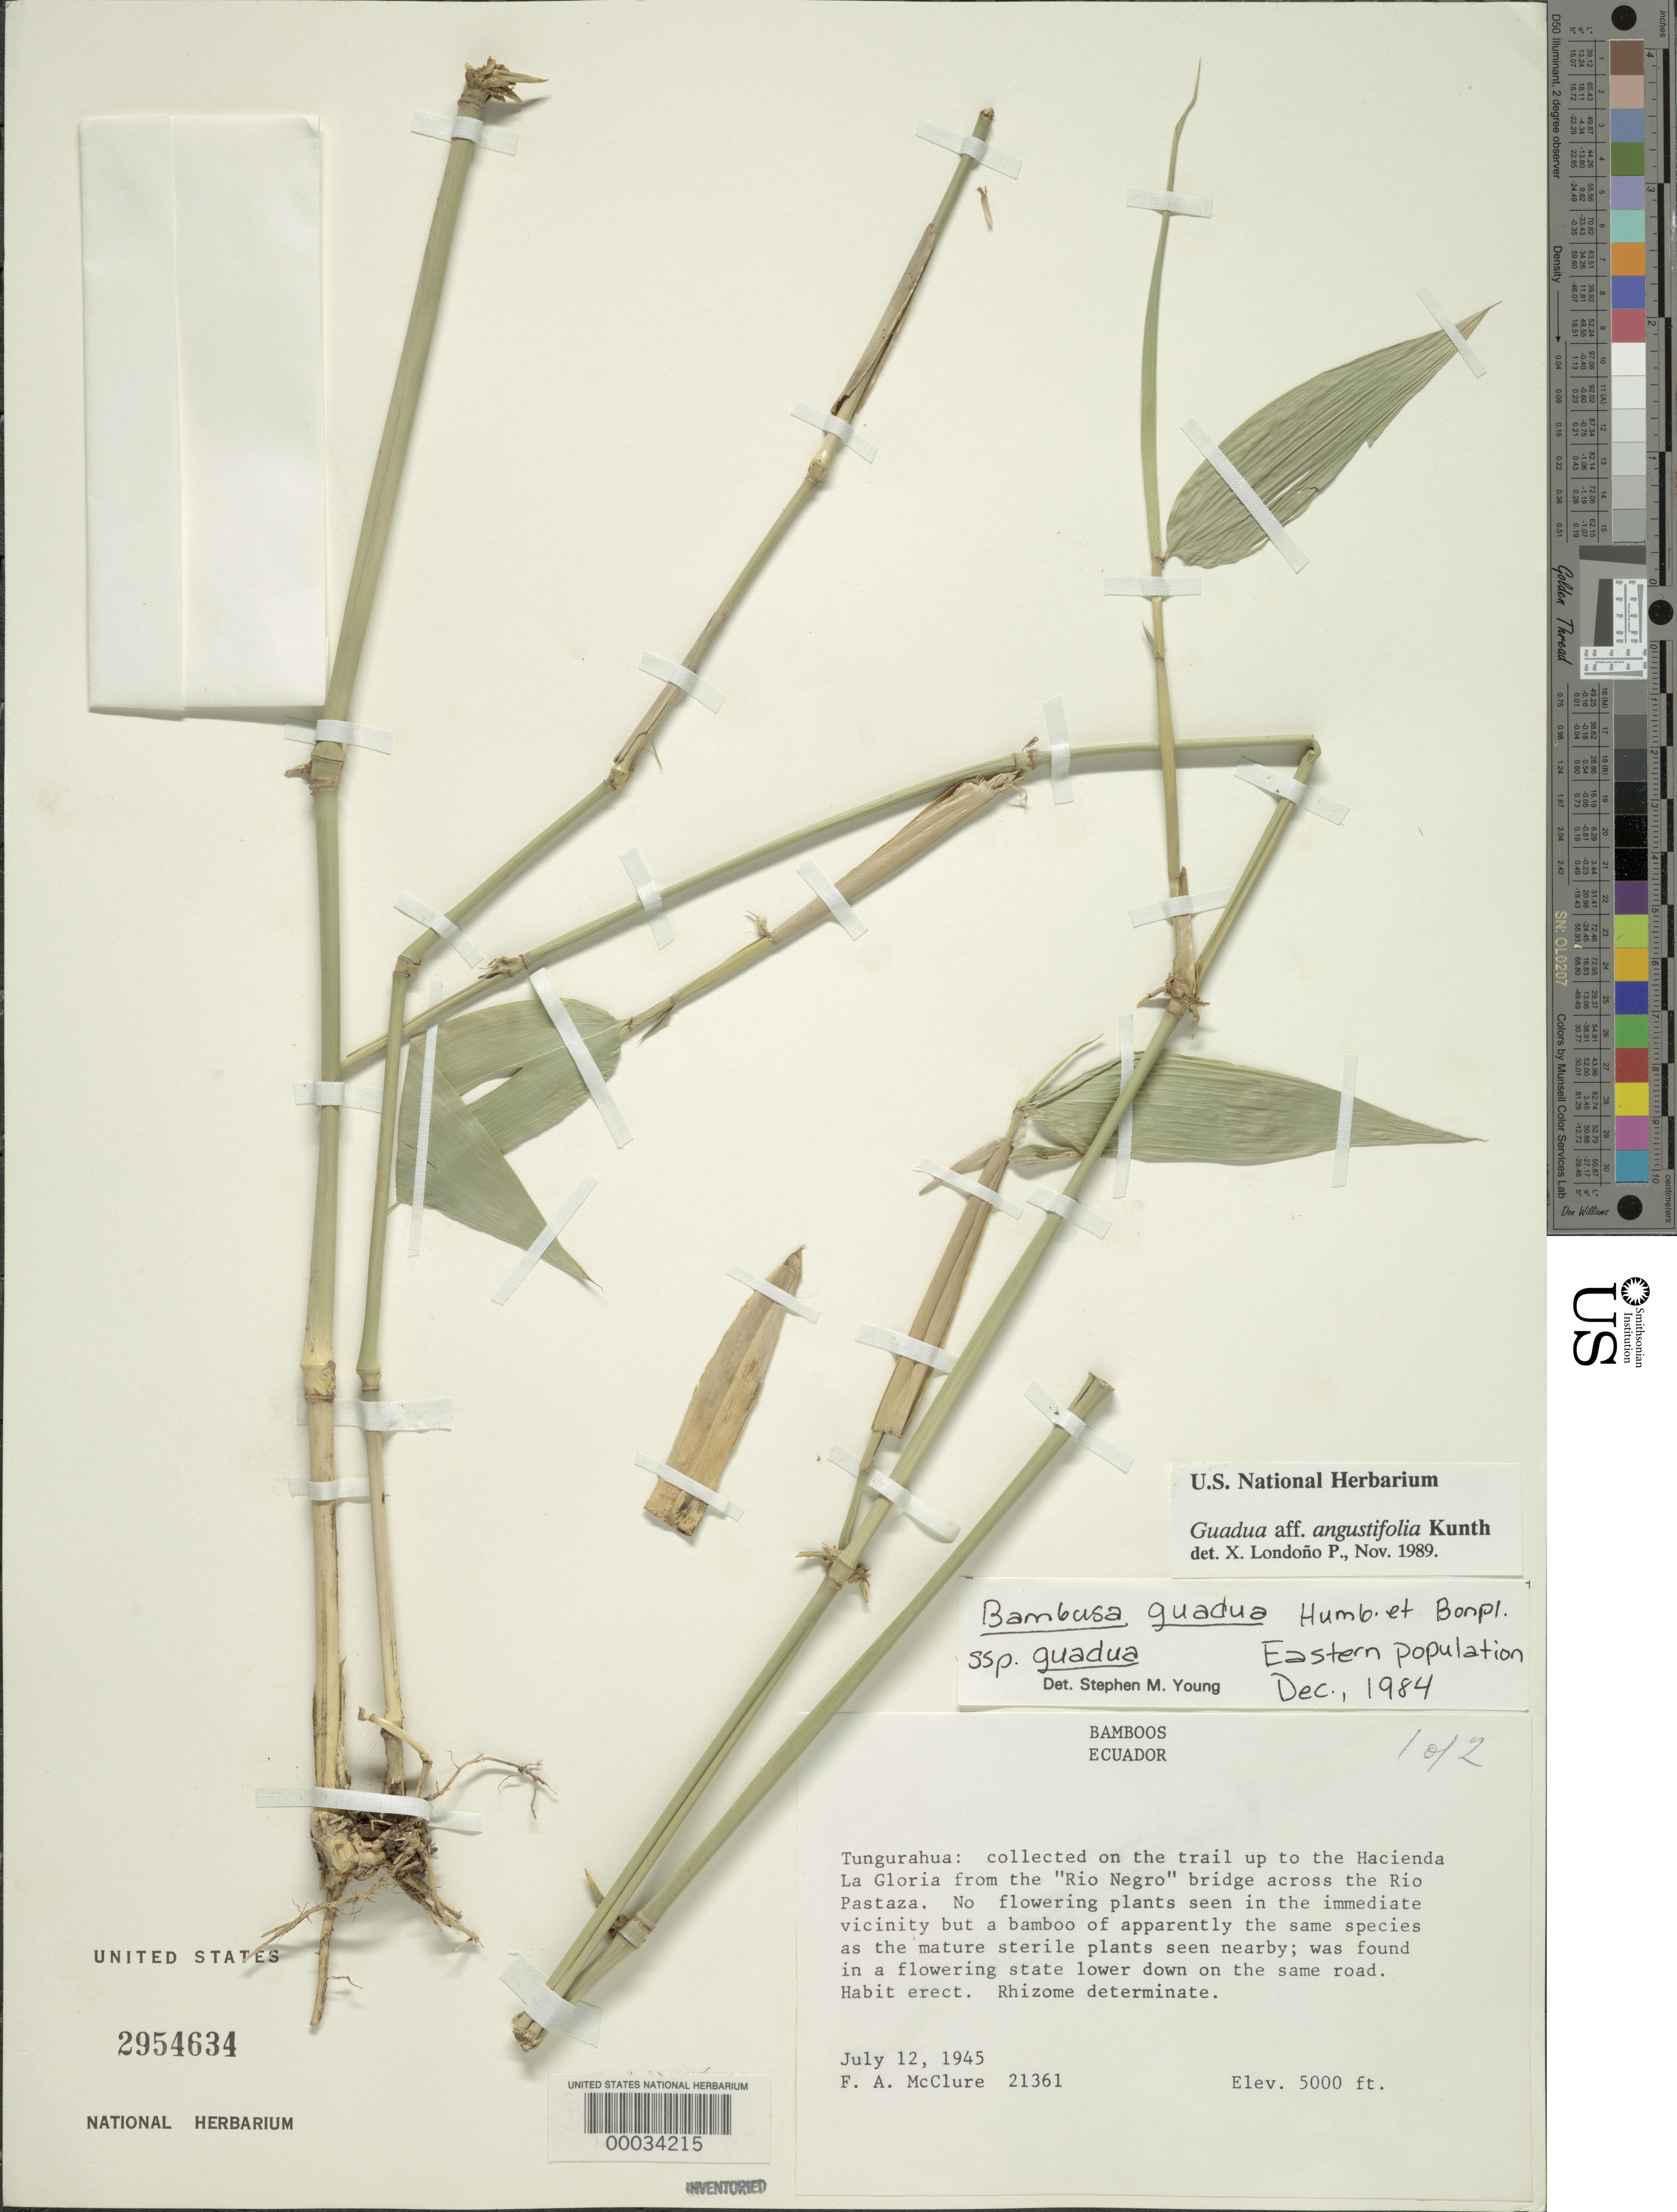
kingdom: Plantae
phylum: Tracheophyta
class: Liliopsida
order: Poales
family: Poaceae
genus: Guadua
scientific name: Guadua angustifolia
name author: Kunth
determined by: Londoño, X., (TULV), Jardin Botanico "Juan Maria Cespedes"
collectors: F. A. McClure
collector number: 21361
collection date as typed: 12 Jul 1945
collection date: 1945-07-12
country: Ecuador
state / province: Tungurahua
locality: On the Trail up to the Hacienda la gloria from the "Rio Negro" bridge across the Rio pastaza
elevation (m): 1525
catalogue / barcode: US 2954634